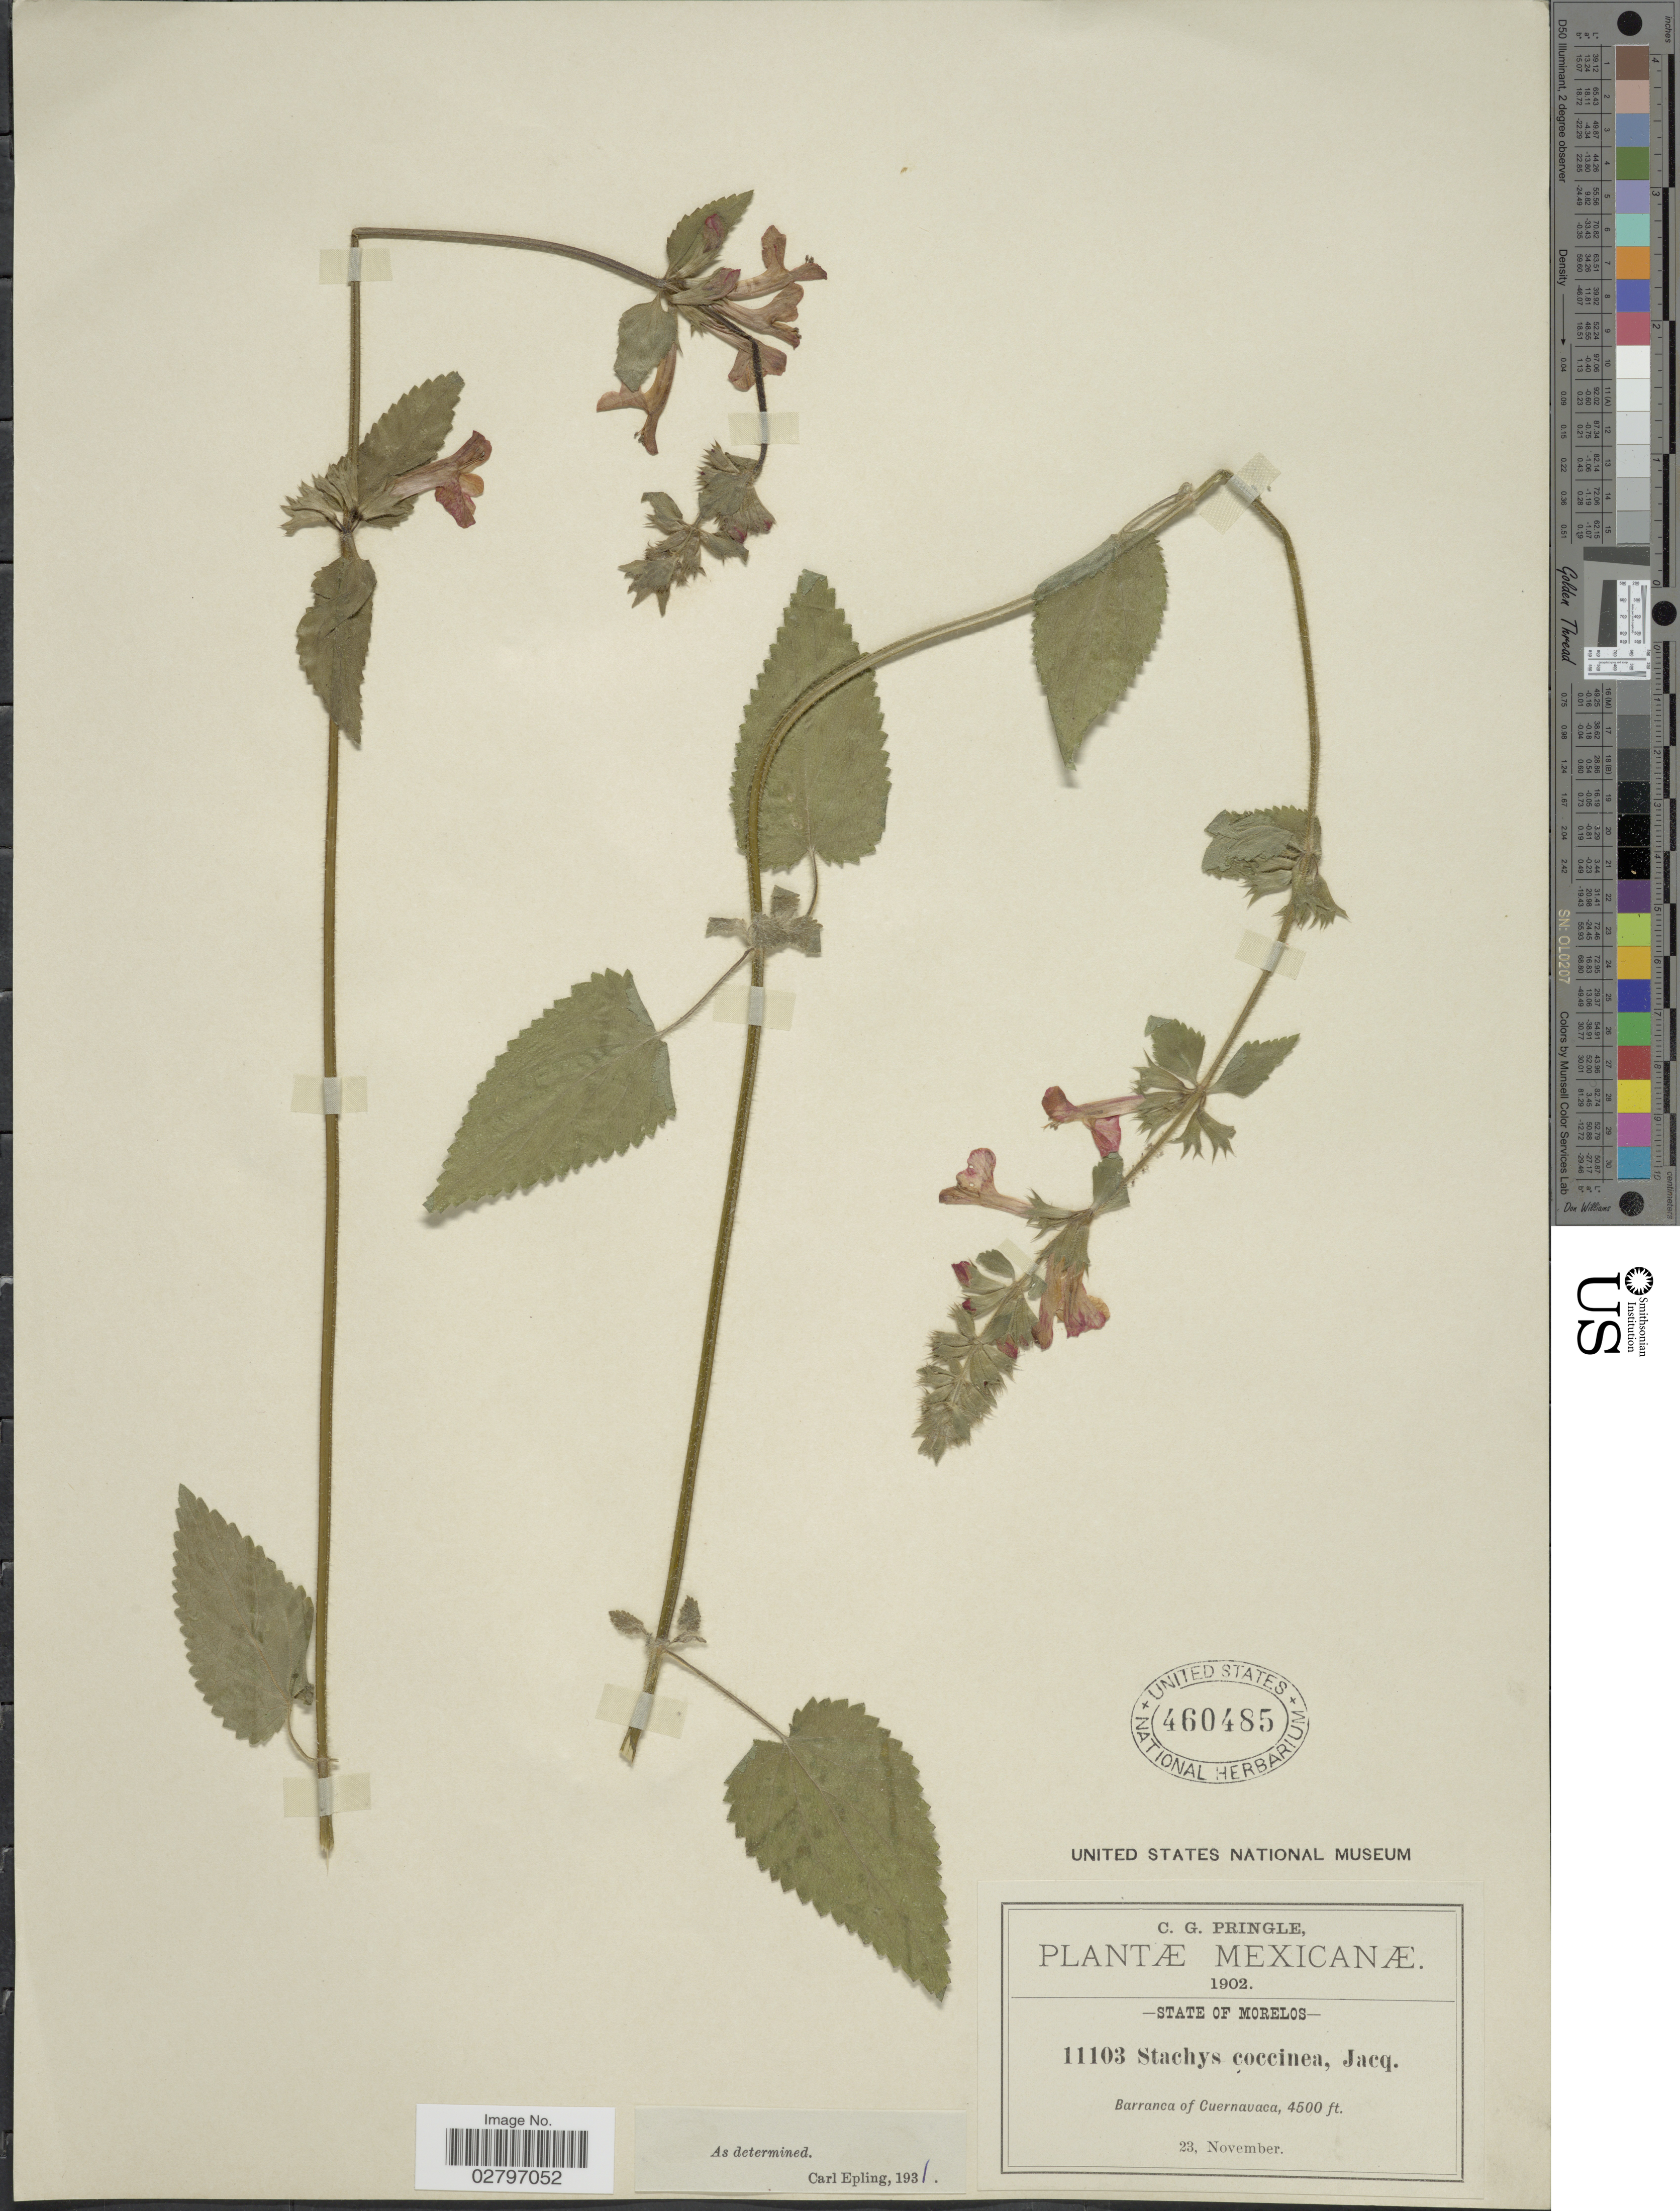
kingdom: Plantae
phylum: Tracheophyta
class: Magnoliopsida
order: Lamiales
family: Lamiaceae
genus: Stachys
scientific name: Stachys coccinea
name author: Ortega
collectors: C. G. Pringle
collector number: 11103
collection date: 1902-11-23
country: Mexico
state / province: Morelos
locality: State of Morelos, Barranca of Cuernavaca.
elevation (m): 1372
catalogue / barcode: US 460485